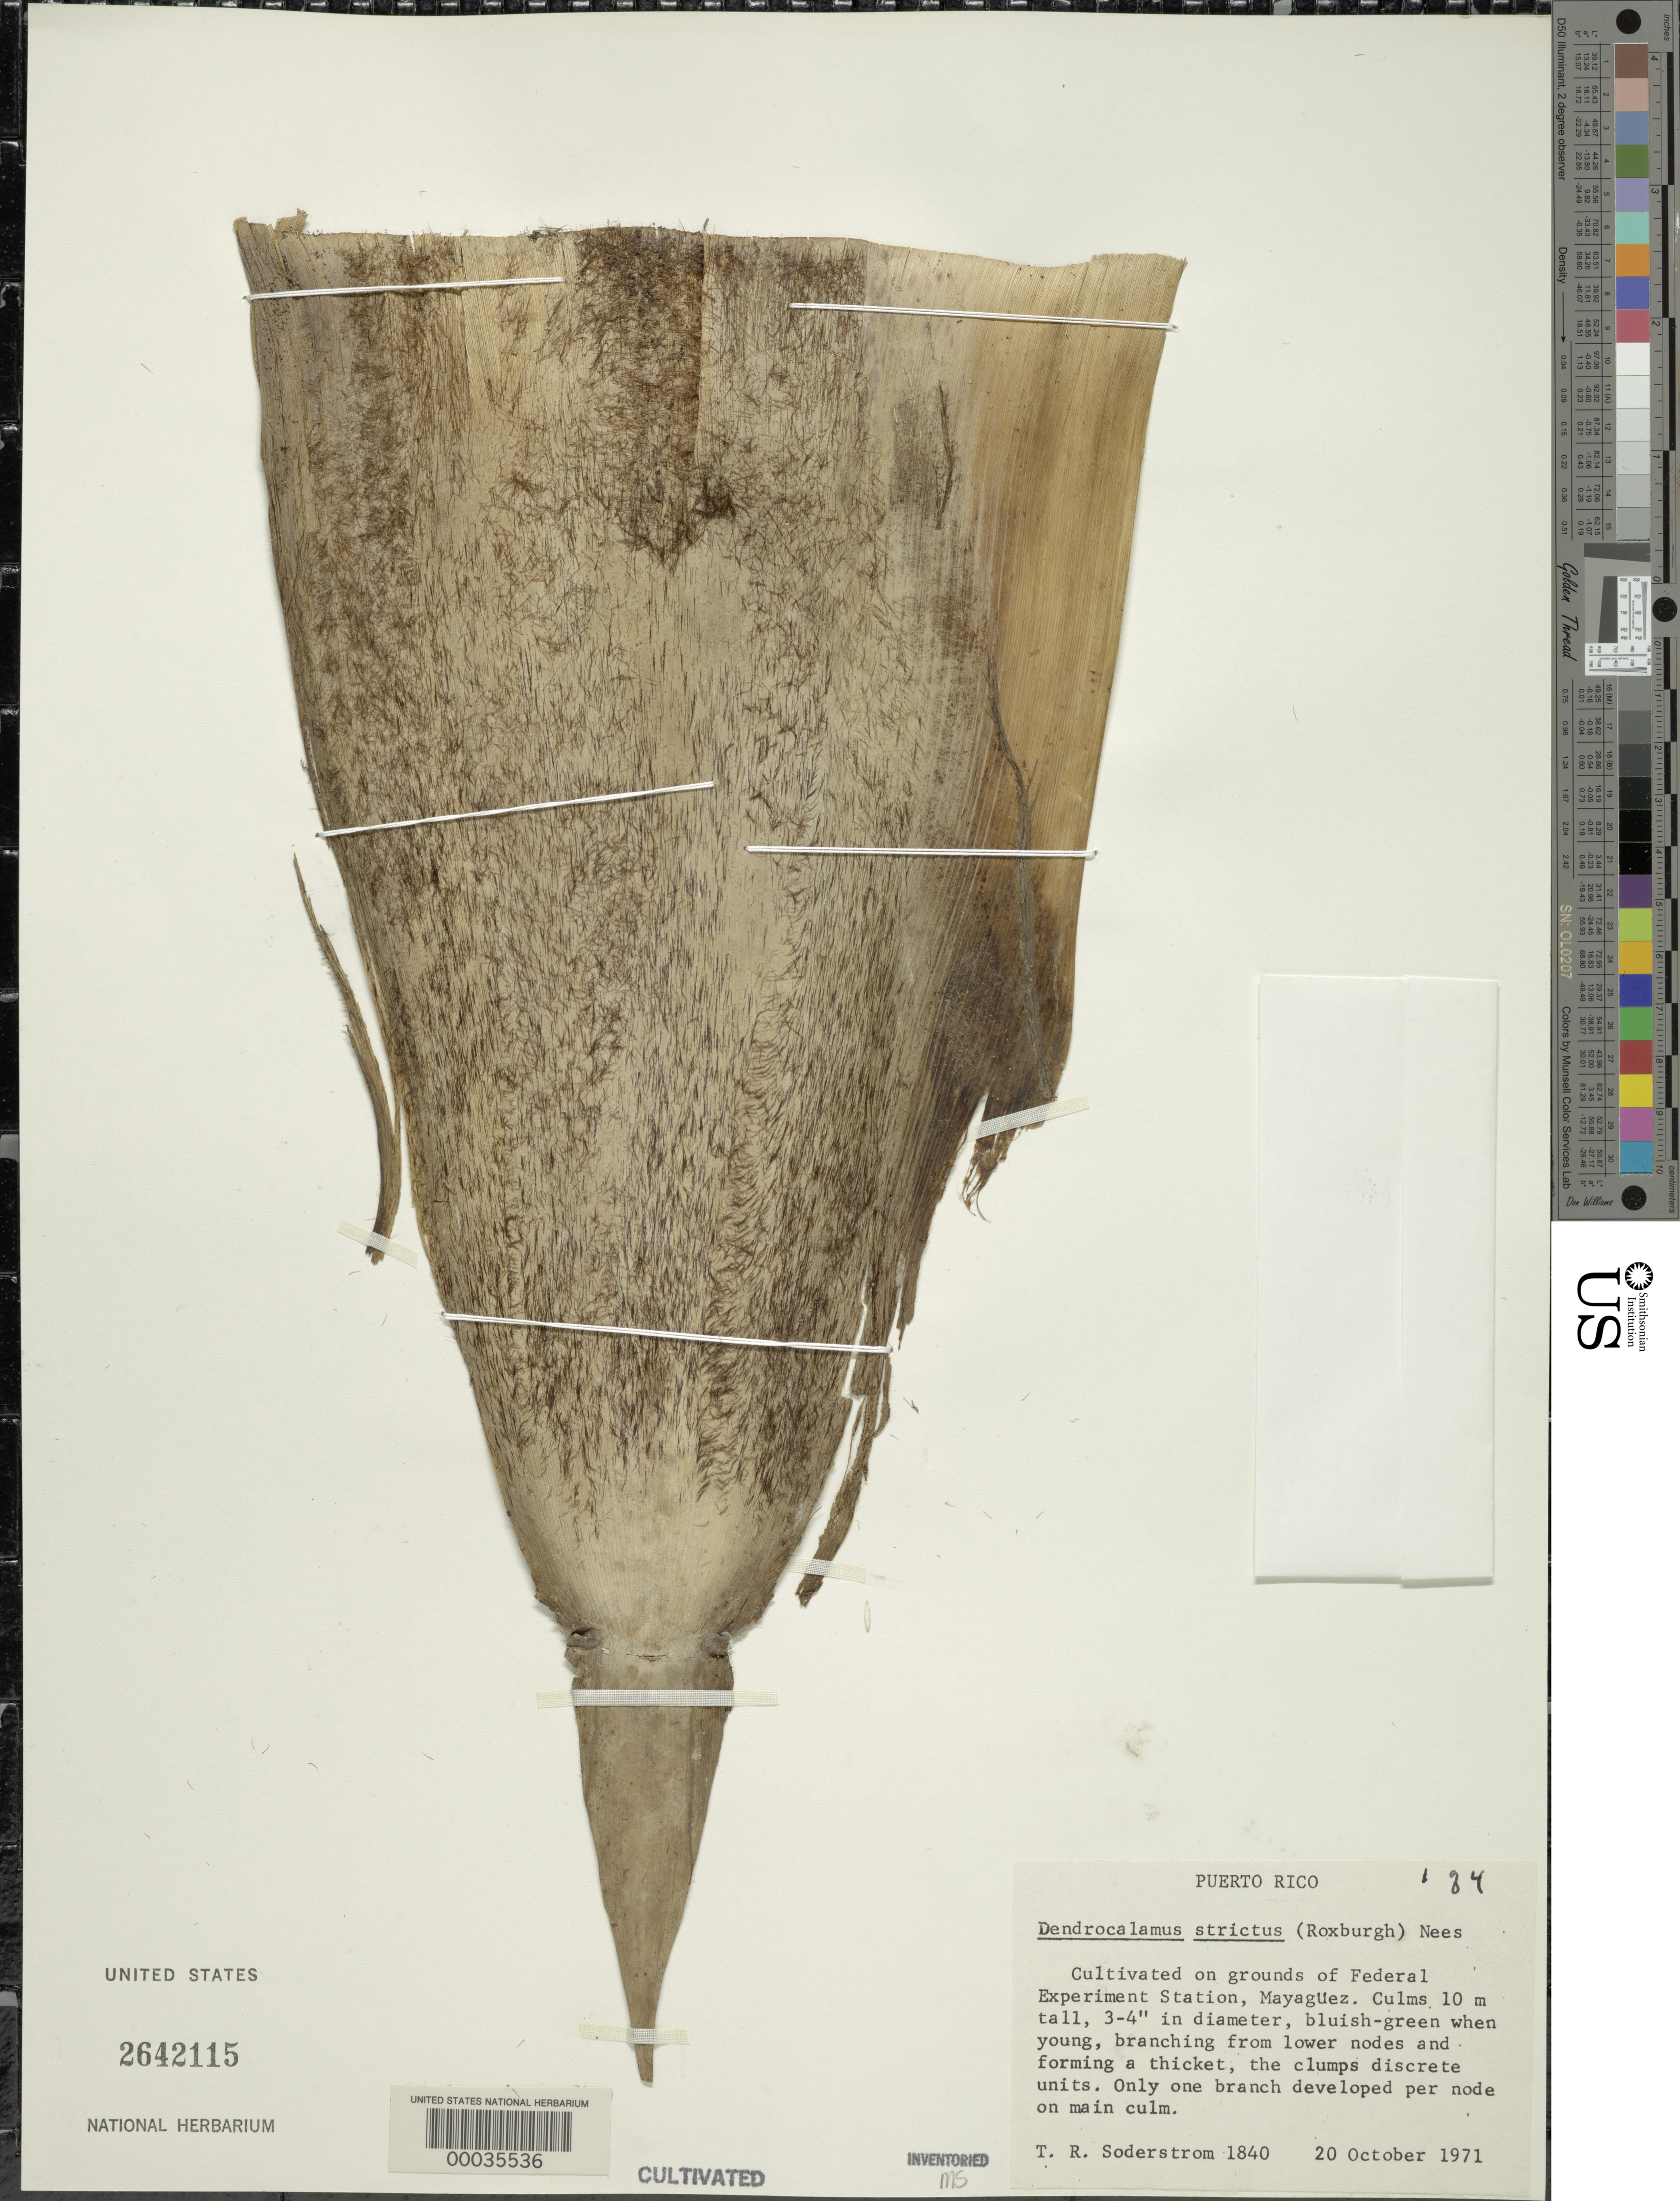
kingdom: Plantae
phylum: Tracheophyta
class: Liliopsida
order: Poales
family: Poaceae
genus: Dendrocalamus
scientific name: Dendrocalamus strictus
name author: (Roxb.) Nees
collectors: T. R. Soderstrom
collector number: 1840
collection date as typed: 20 Oct 1971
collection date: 1971-10-20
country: Puerto Rico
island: Greater Antilles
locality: Federal Experimental Station-Mayaguez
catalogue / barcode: US 2642115